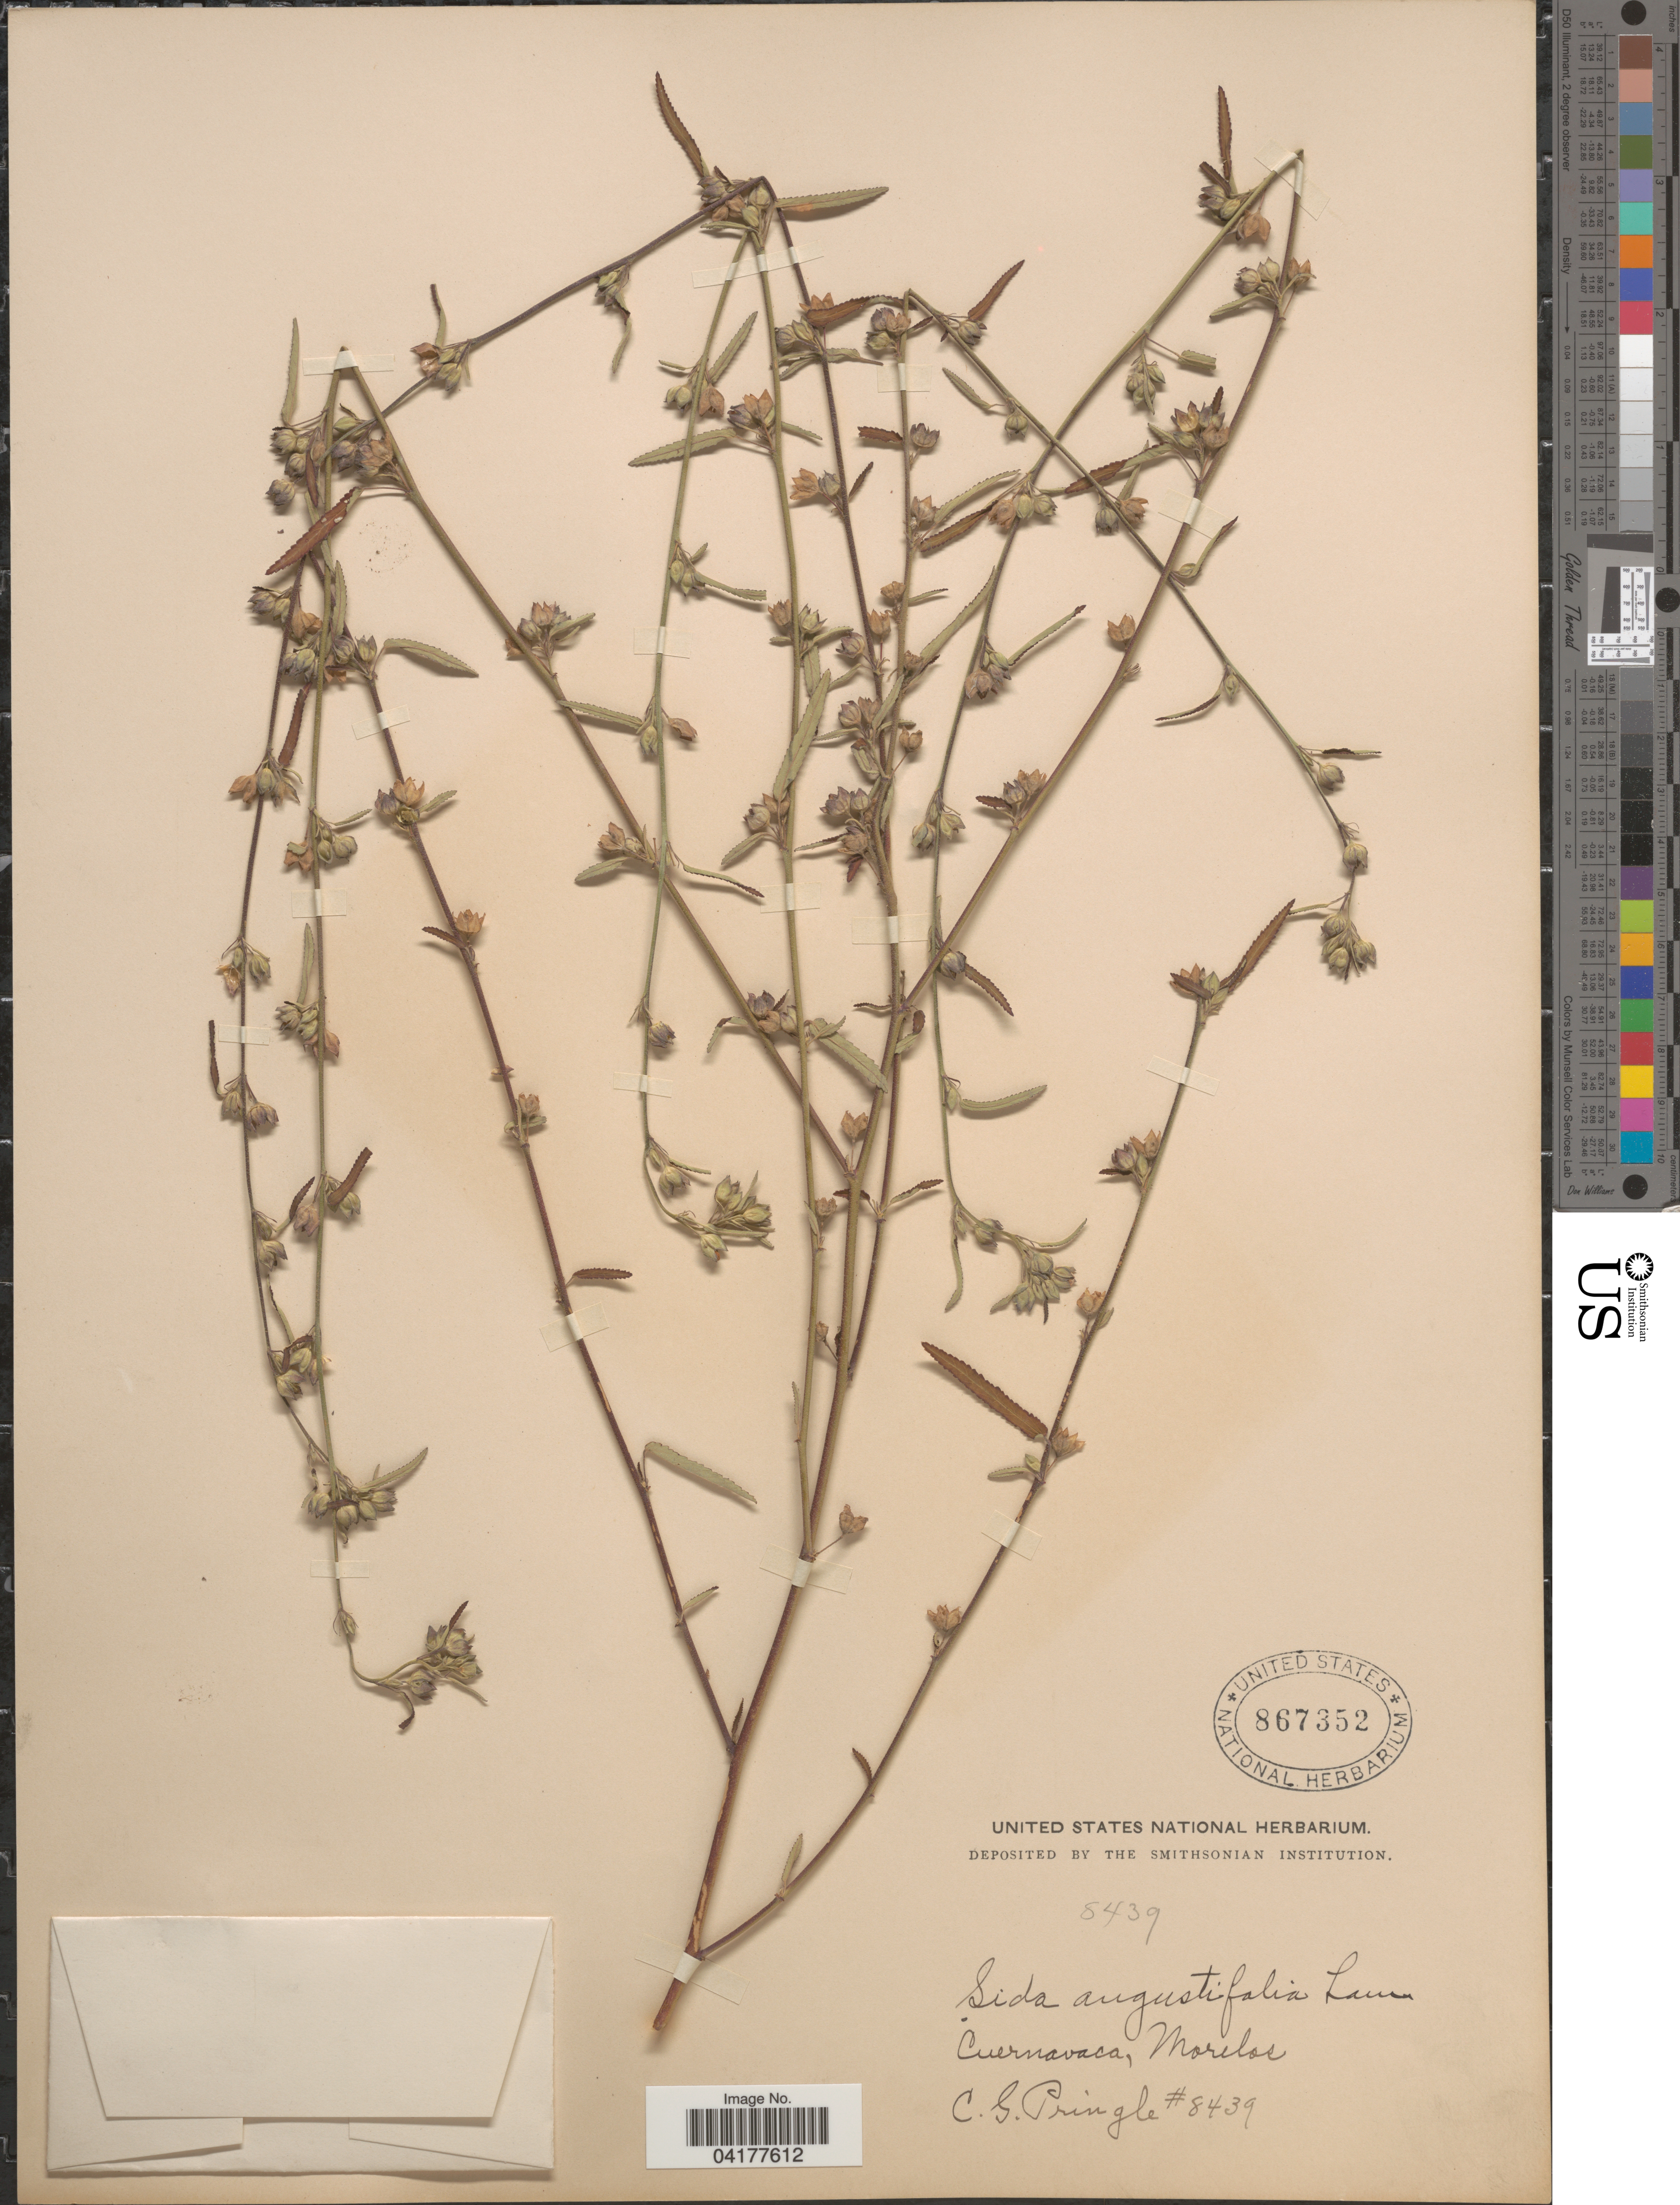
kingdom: Plantae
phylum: Tracheophyta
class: Magnoliopsida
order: Malvales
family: Malvaceae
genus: Sida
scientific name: Sida spinosa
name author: L.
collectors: C. G. Pringle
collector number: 8439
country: Mexico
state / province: Morelos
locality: Cuernavaca.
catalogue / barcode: US 867352